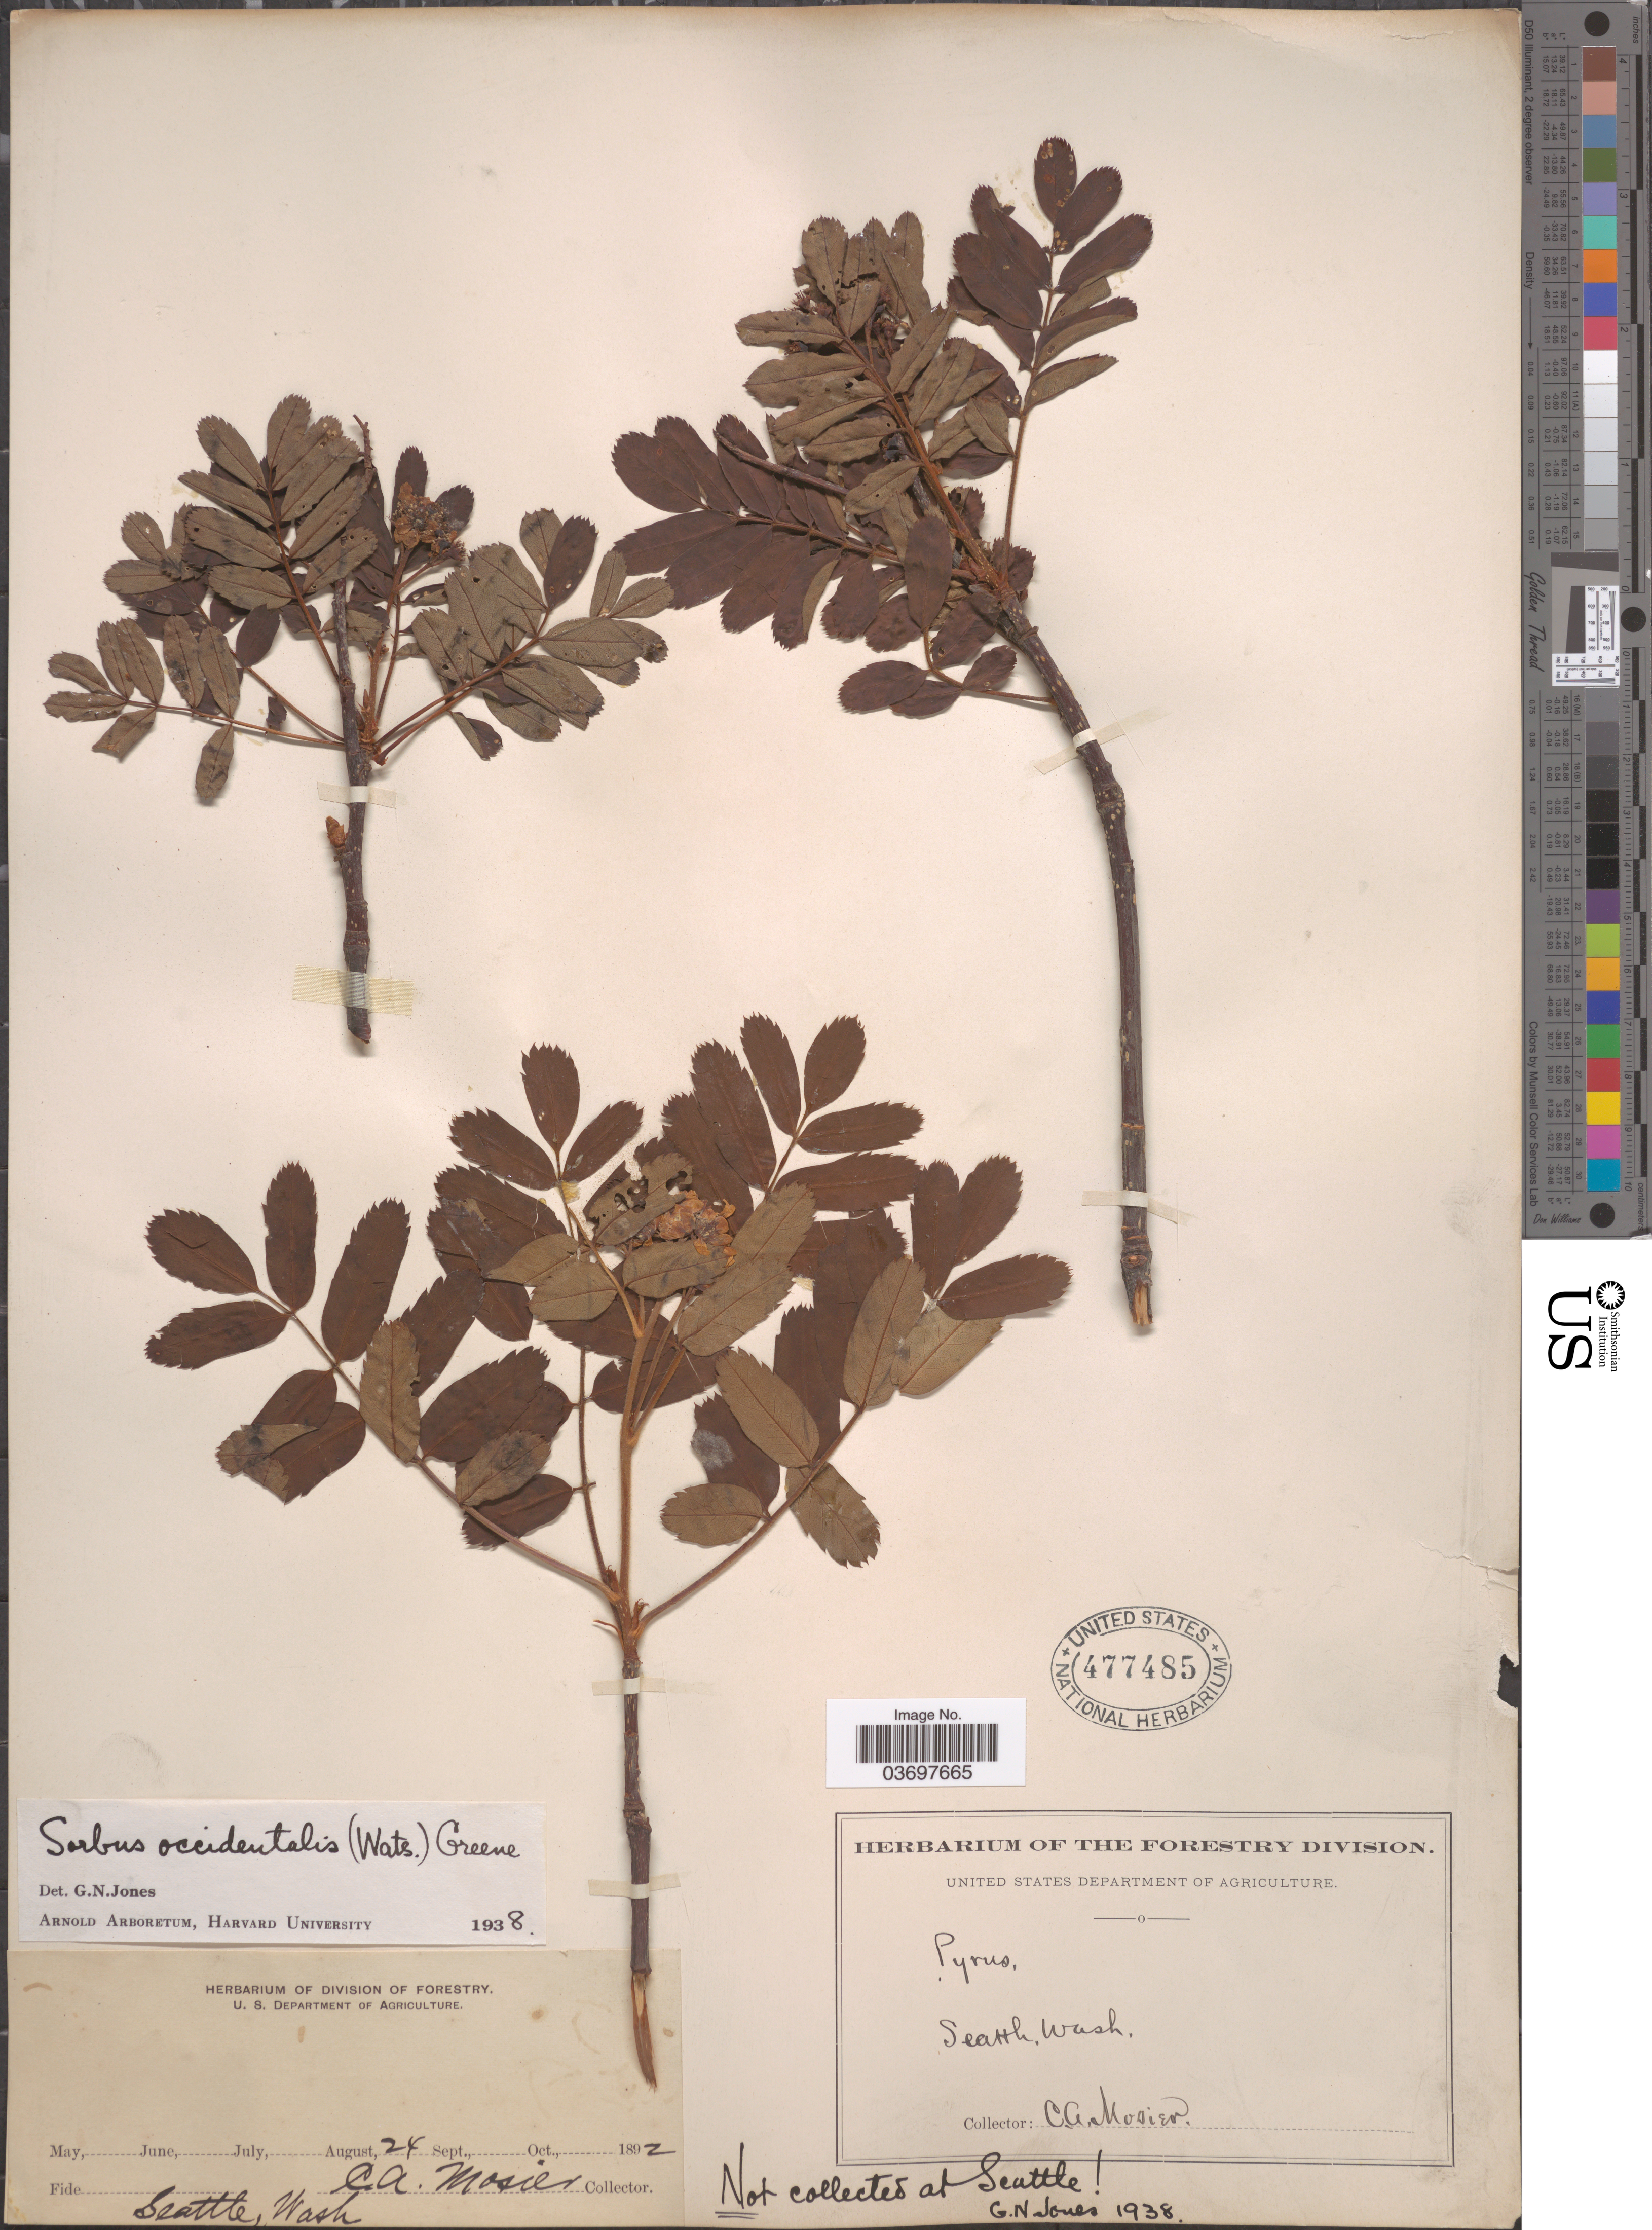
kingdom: Plantae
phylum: Tracheophyta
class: Magnoliopsida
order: Rosales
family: Rosaceae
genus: Sorbus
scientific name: Sorbus pumila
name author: Raf.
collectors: C. A. Mosier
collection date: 1892-08-24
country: United States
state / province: Washington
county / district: King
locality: Seattle.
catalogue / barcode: US 477485